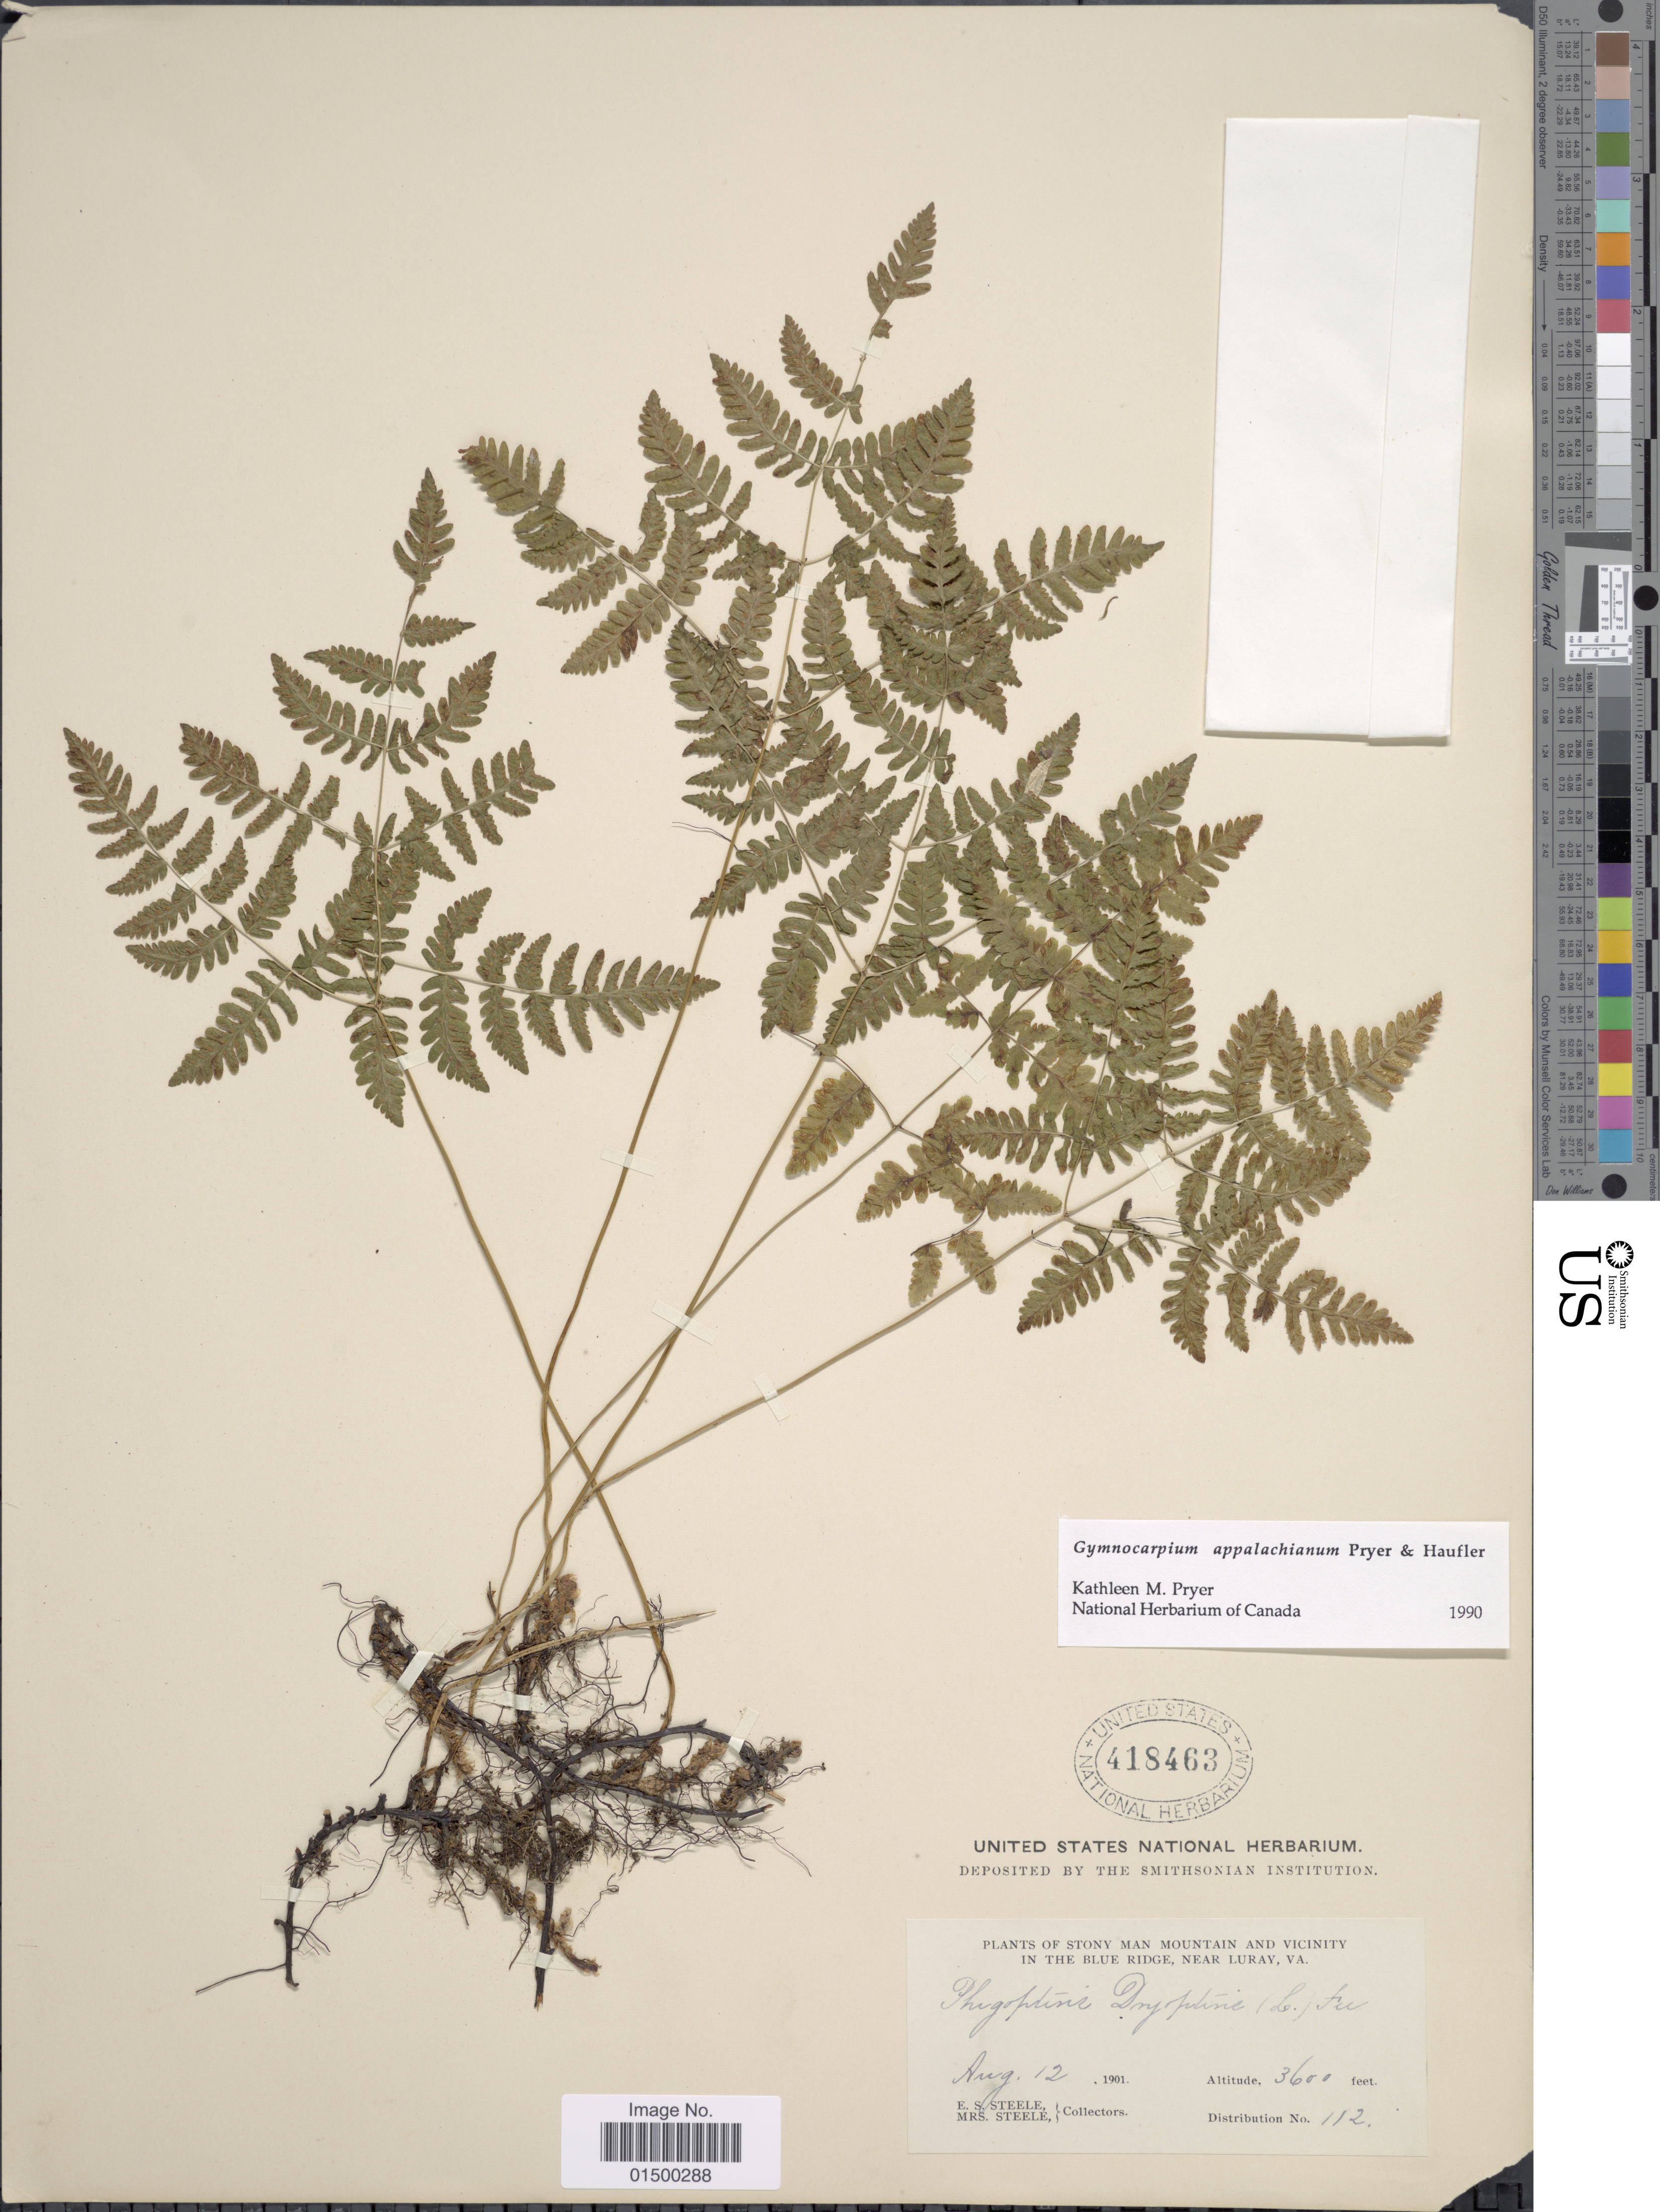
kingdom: Plantae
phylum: Tracheophyta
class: Polypodiopsida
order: Polypodiales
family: Cystopteridaceae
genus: Gymnocarpium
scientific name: Gymnocarpium appalachianum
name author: Pryer & Haufler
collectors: E. Steele & Mrs. E. S. Steele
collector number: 112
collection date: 1901-08-12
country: United States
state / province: Virginia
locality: Plants of Stony Man Mountain and Vicinity in the Blue Ridge, near Luray, Va.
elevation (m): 3600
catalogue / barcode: US 418463